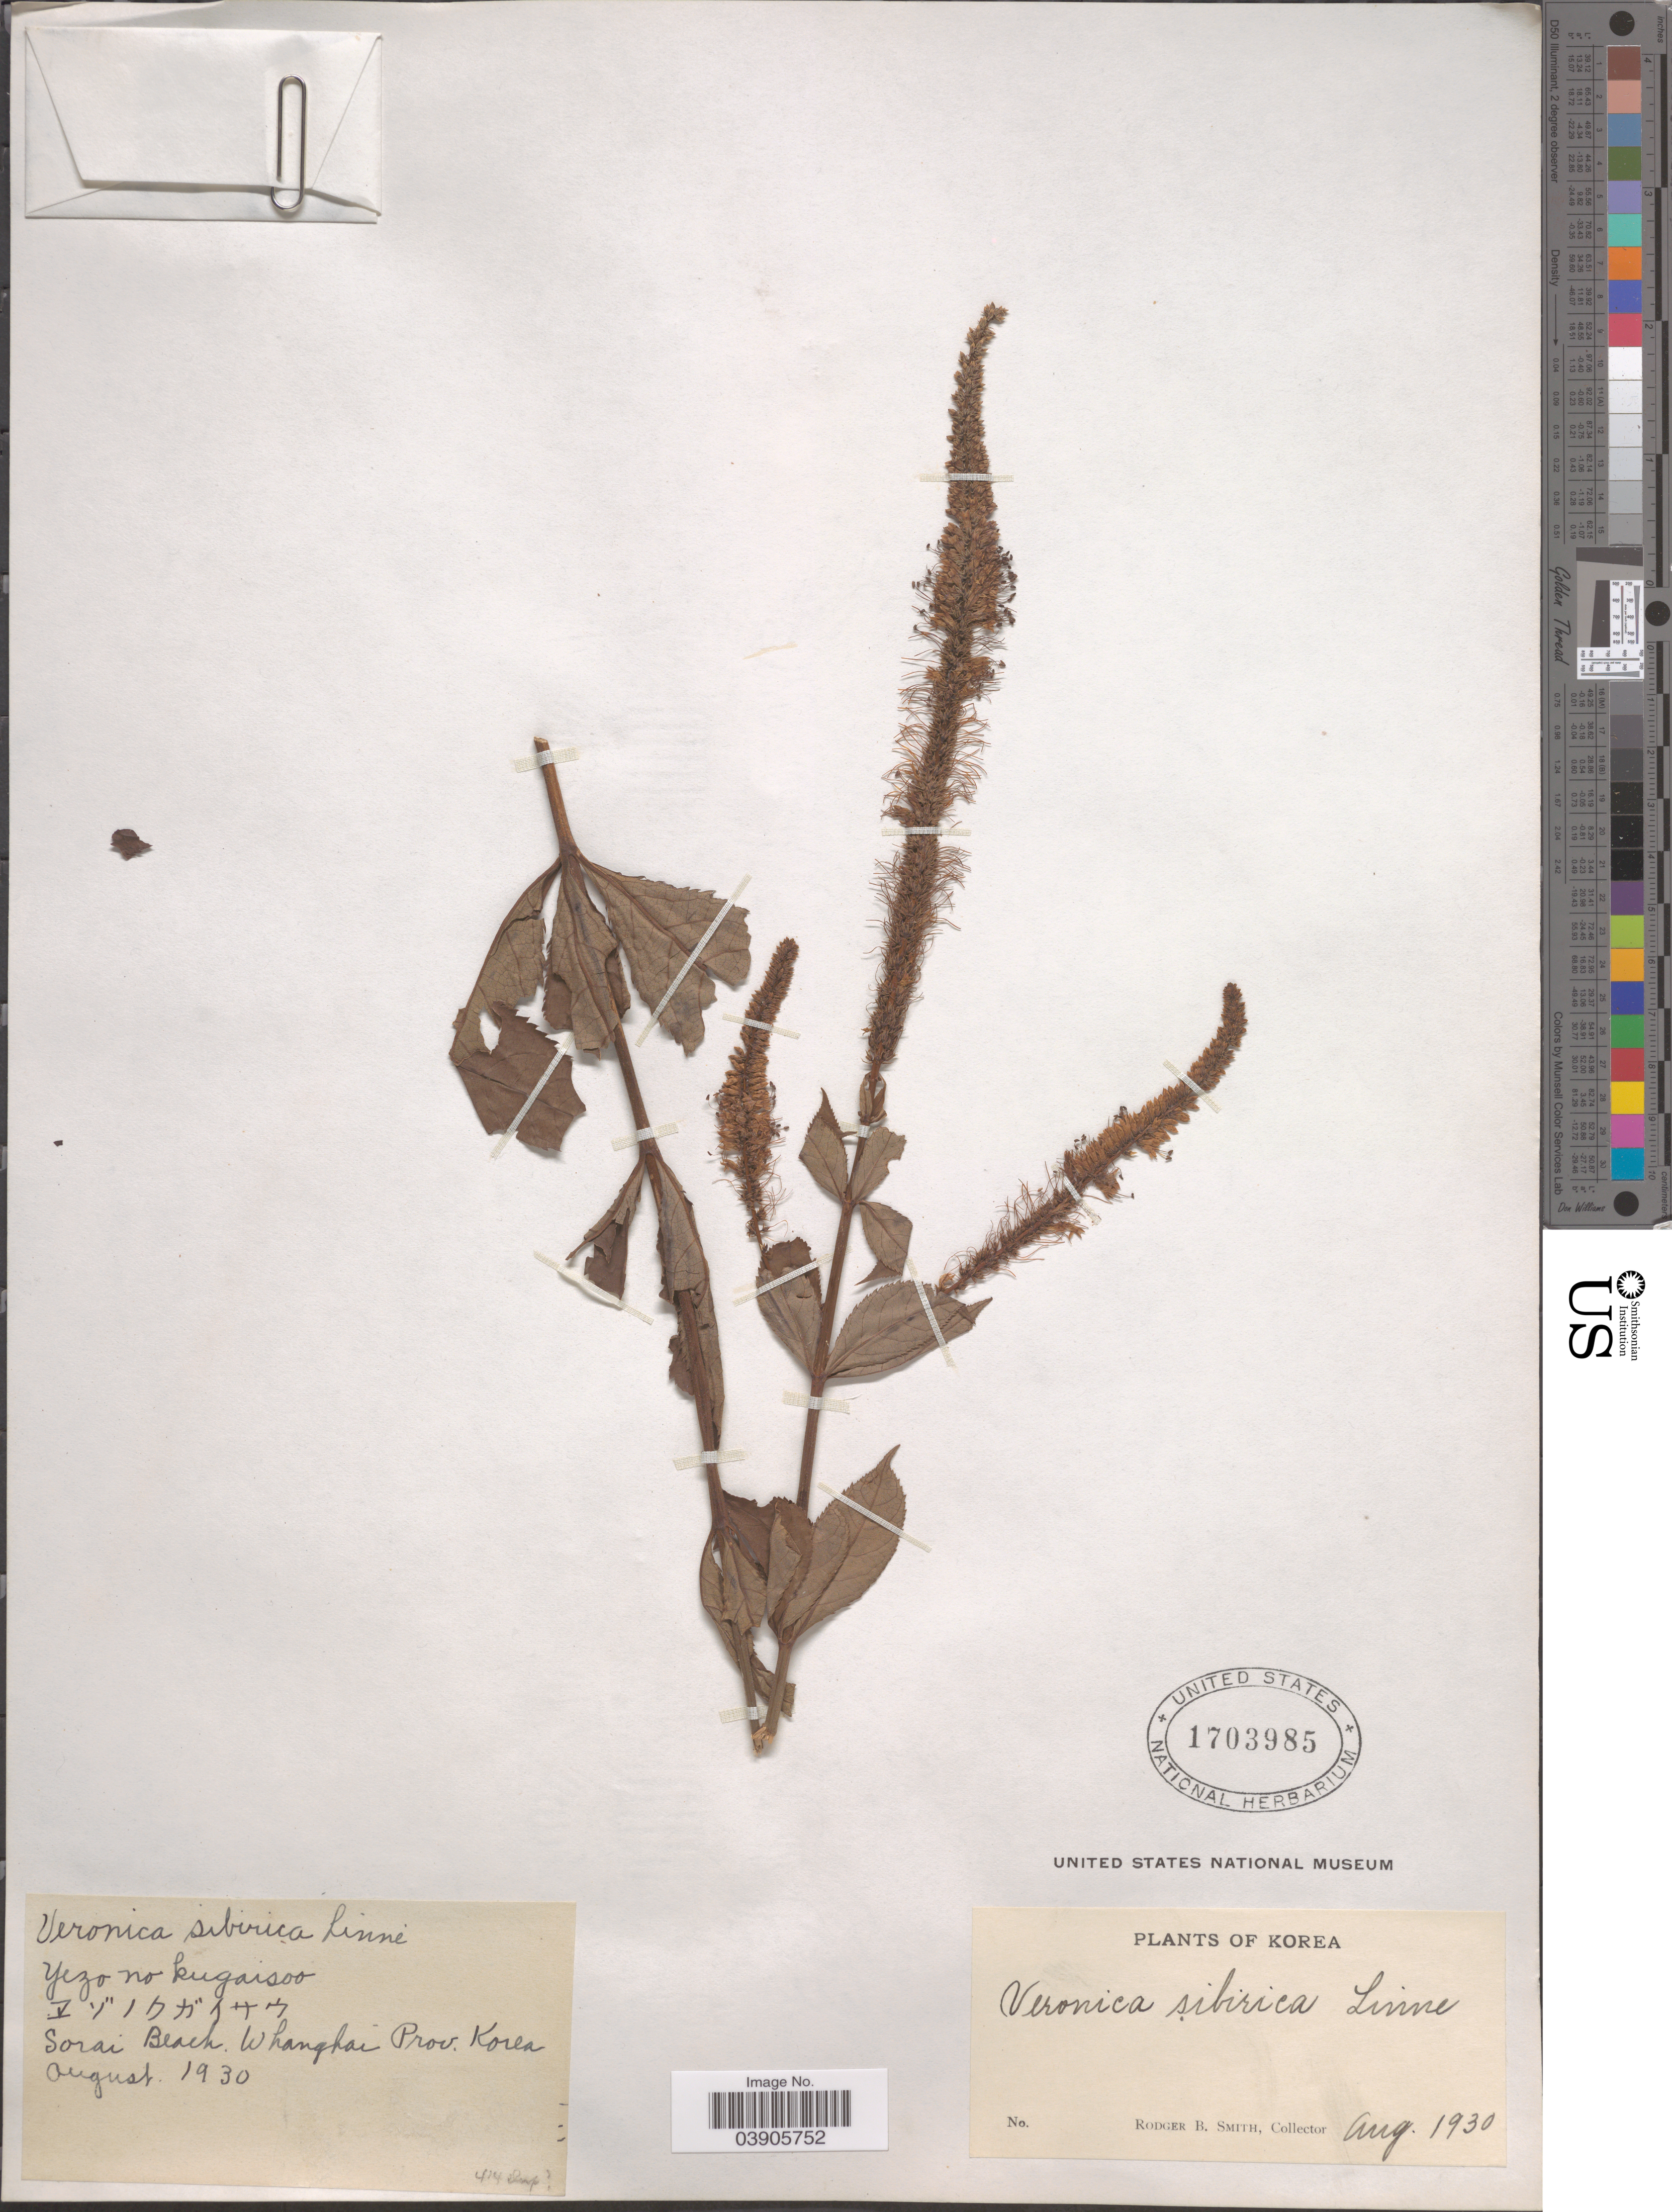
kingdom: Plantae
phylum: Tracheophyta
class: Magnoliopsida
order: Lamiales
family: Plantaginaceae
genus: Veronicastrum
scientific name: Veronicastrum sibiricum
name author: (L.) Pennell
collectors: R. B. Smith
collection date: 1930-08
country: North Korea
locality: Yezo no kugaisoo X. Sorai Beach. Whanghai Prov. Korea.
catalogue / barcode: US 1703985